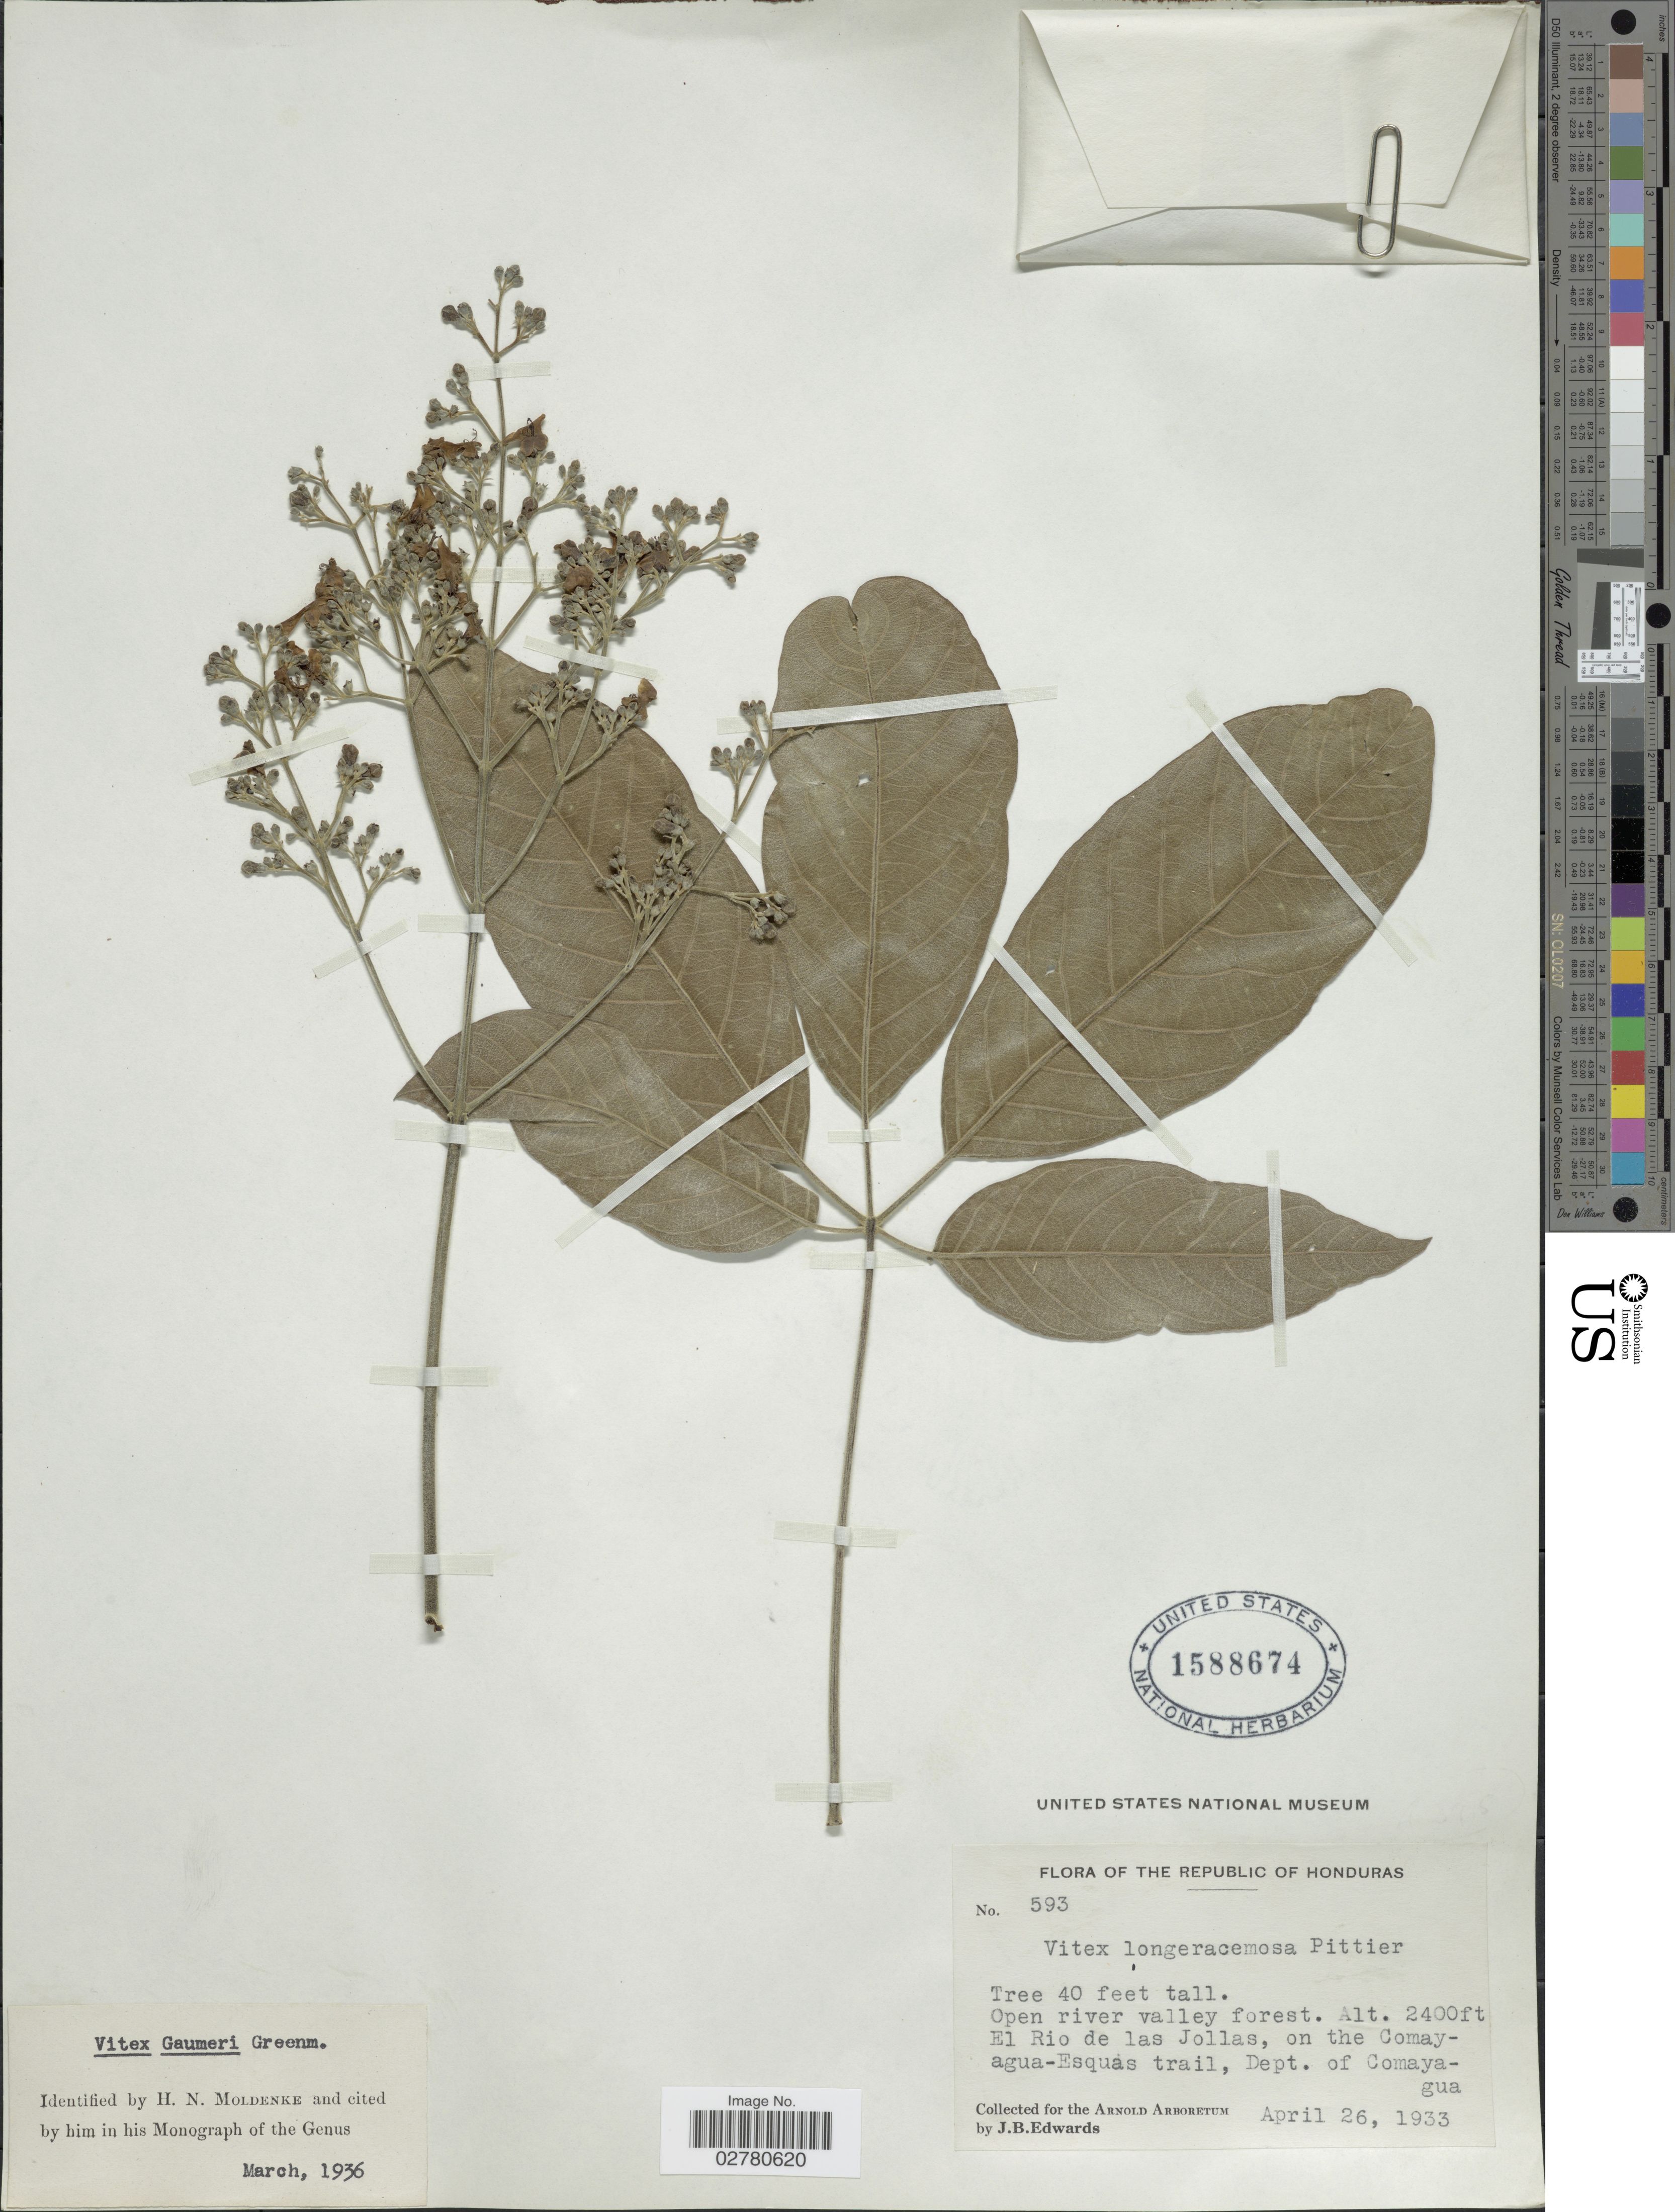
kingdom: Plantae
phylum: Tracheophyta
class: Magnoliopsida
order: Lamiales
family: Lamiaceae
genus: Vitex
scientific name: Vitex gaumeri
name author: Greenm.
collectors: J. B. Edwards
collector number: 593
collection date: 1933-04-26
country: Honduras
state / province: Comayagua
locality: El Rio de las Jollas, on the Comayagua-Esquas trail, Dept. of Comayagua.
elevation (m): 732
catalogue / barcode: US 1588674